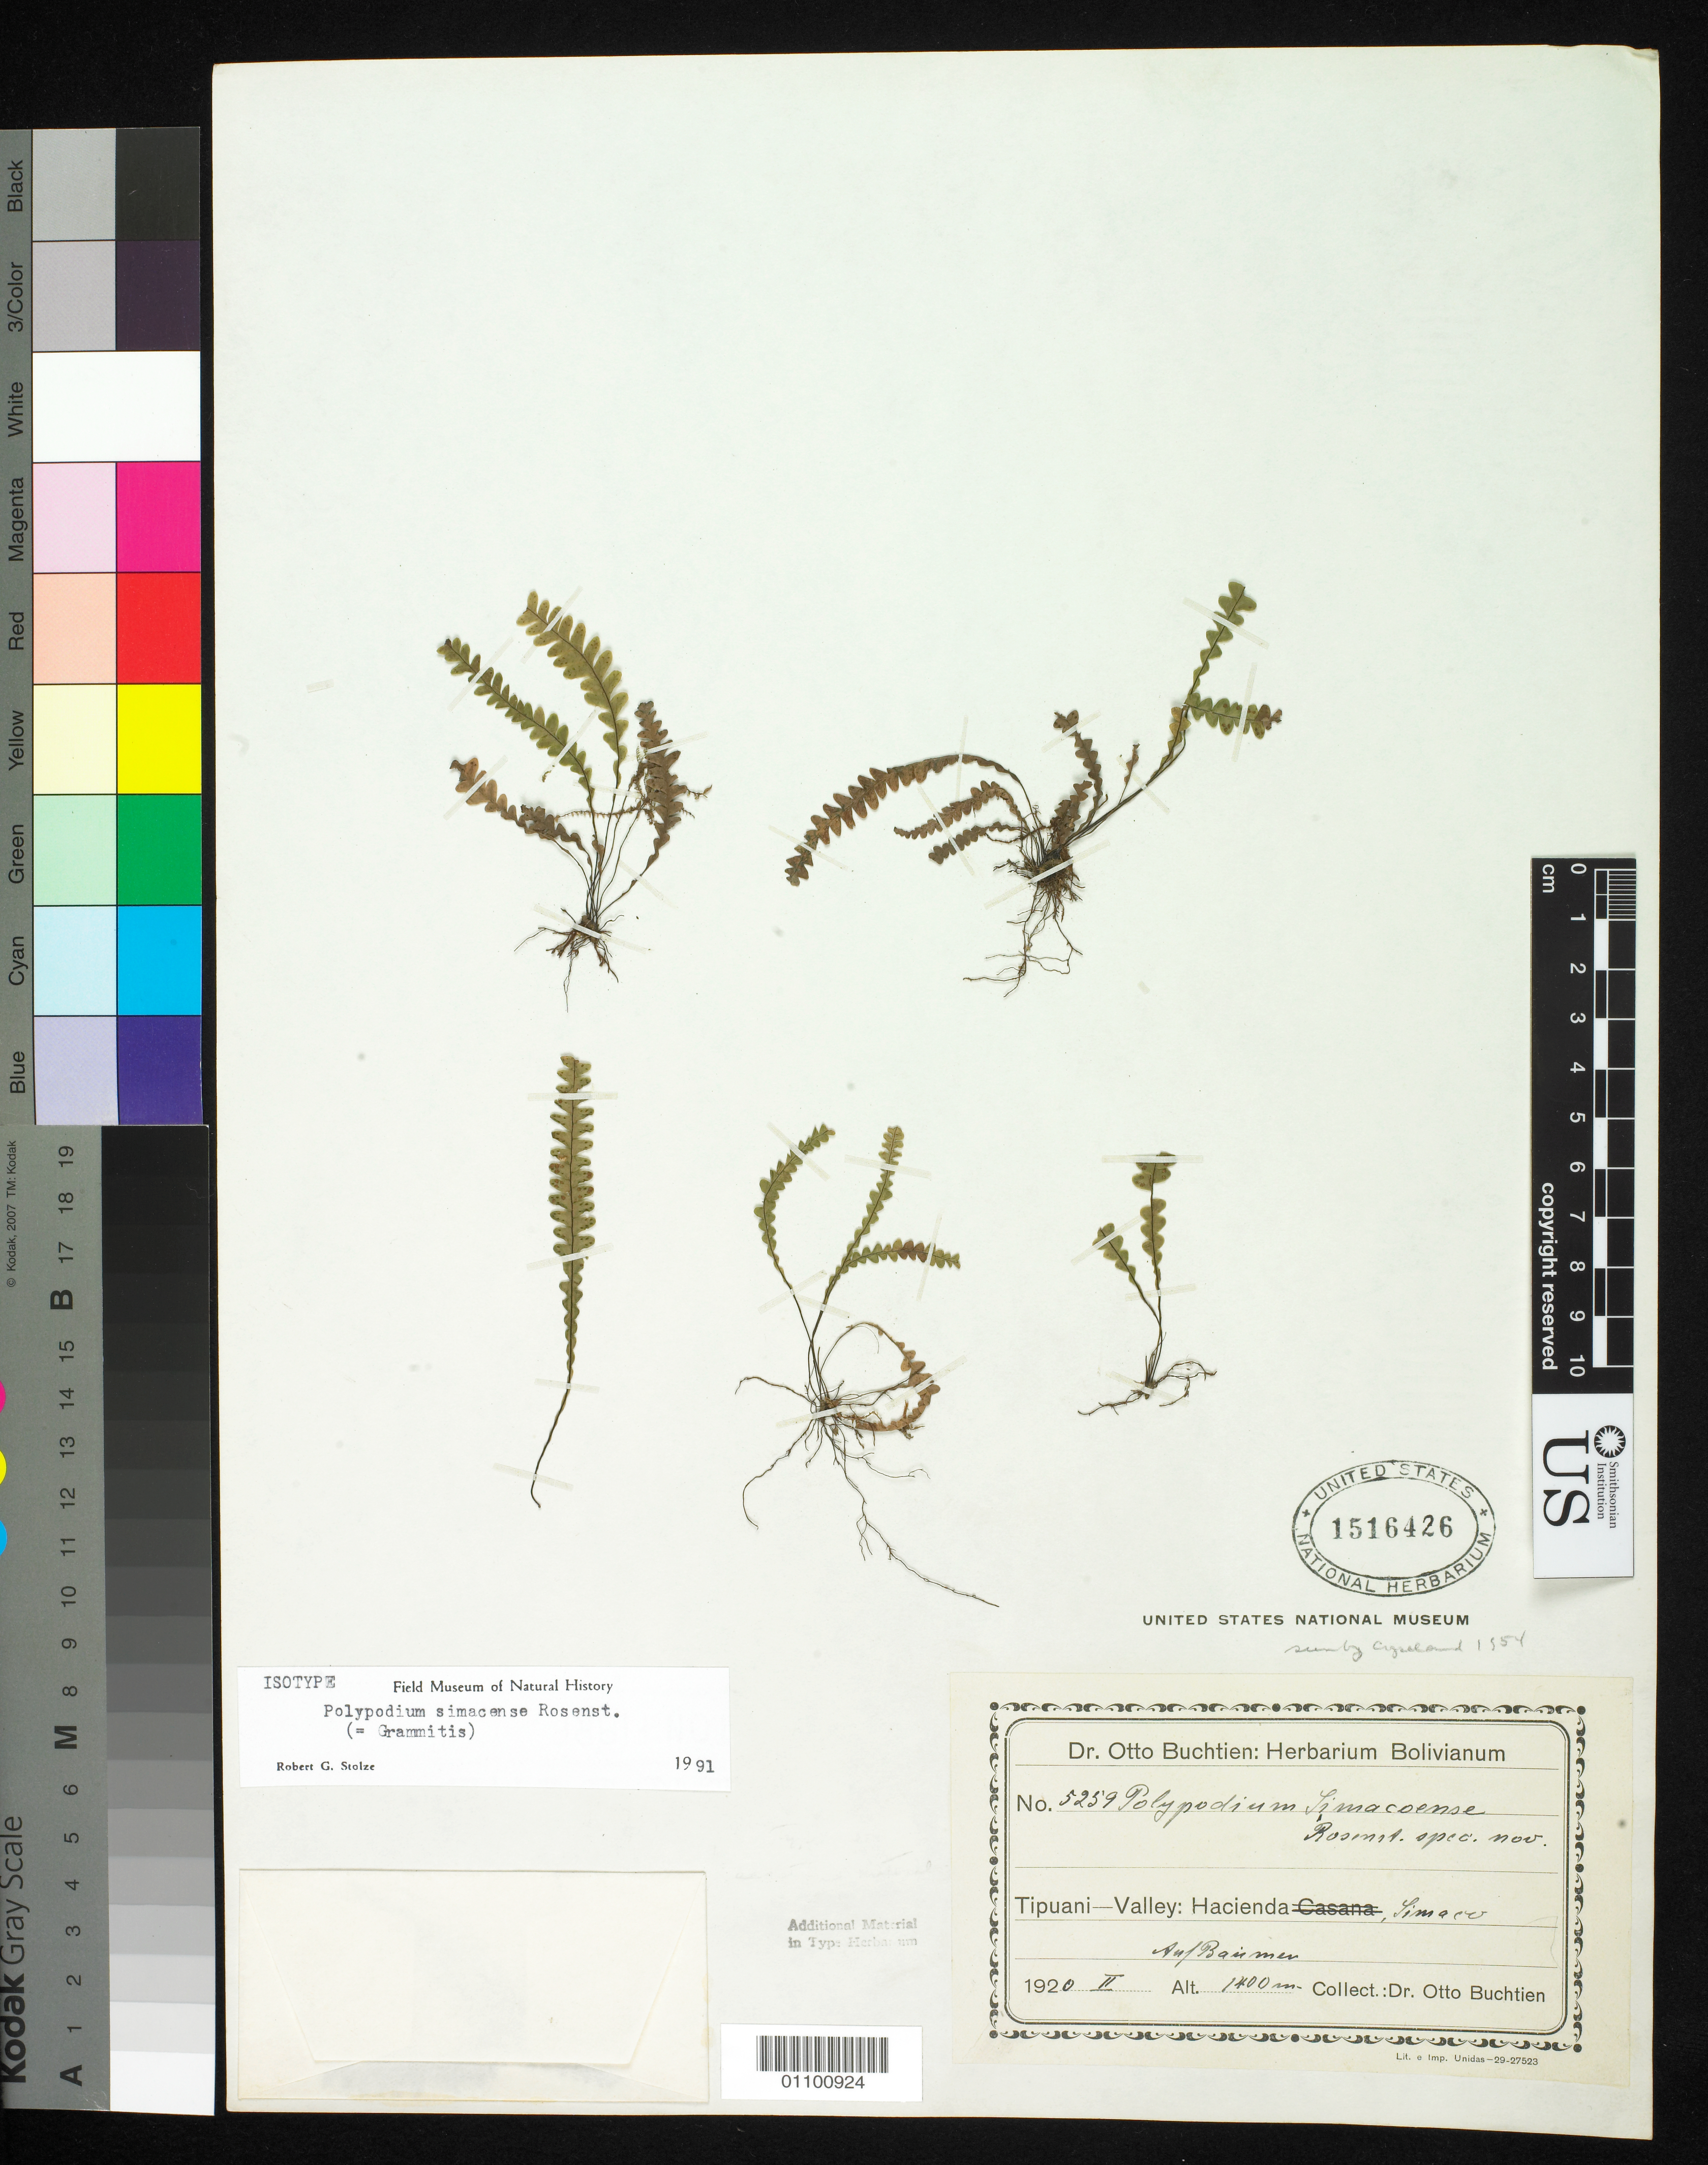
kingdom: Plantae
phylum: Tracheophyta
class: Polypodiopsida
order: Polypodiales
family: Polypodiaceae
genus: Polypodium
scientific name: Polypodium simacense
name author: Rosenst.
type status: Isotype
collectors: O. Buchtien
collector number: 5259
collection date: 1920-02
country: Bolivia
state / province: La Paz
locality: Hacienda Simaco, Tipuani.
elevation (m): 1400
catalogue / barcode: US 1516426